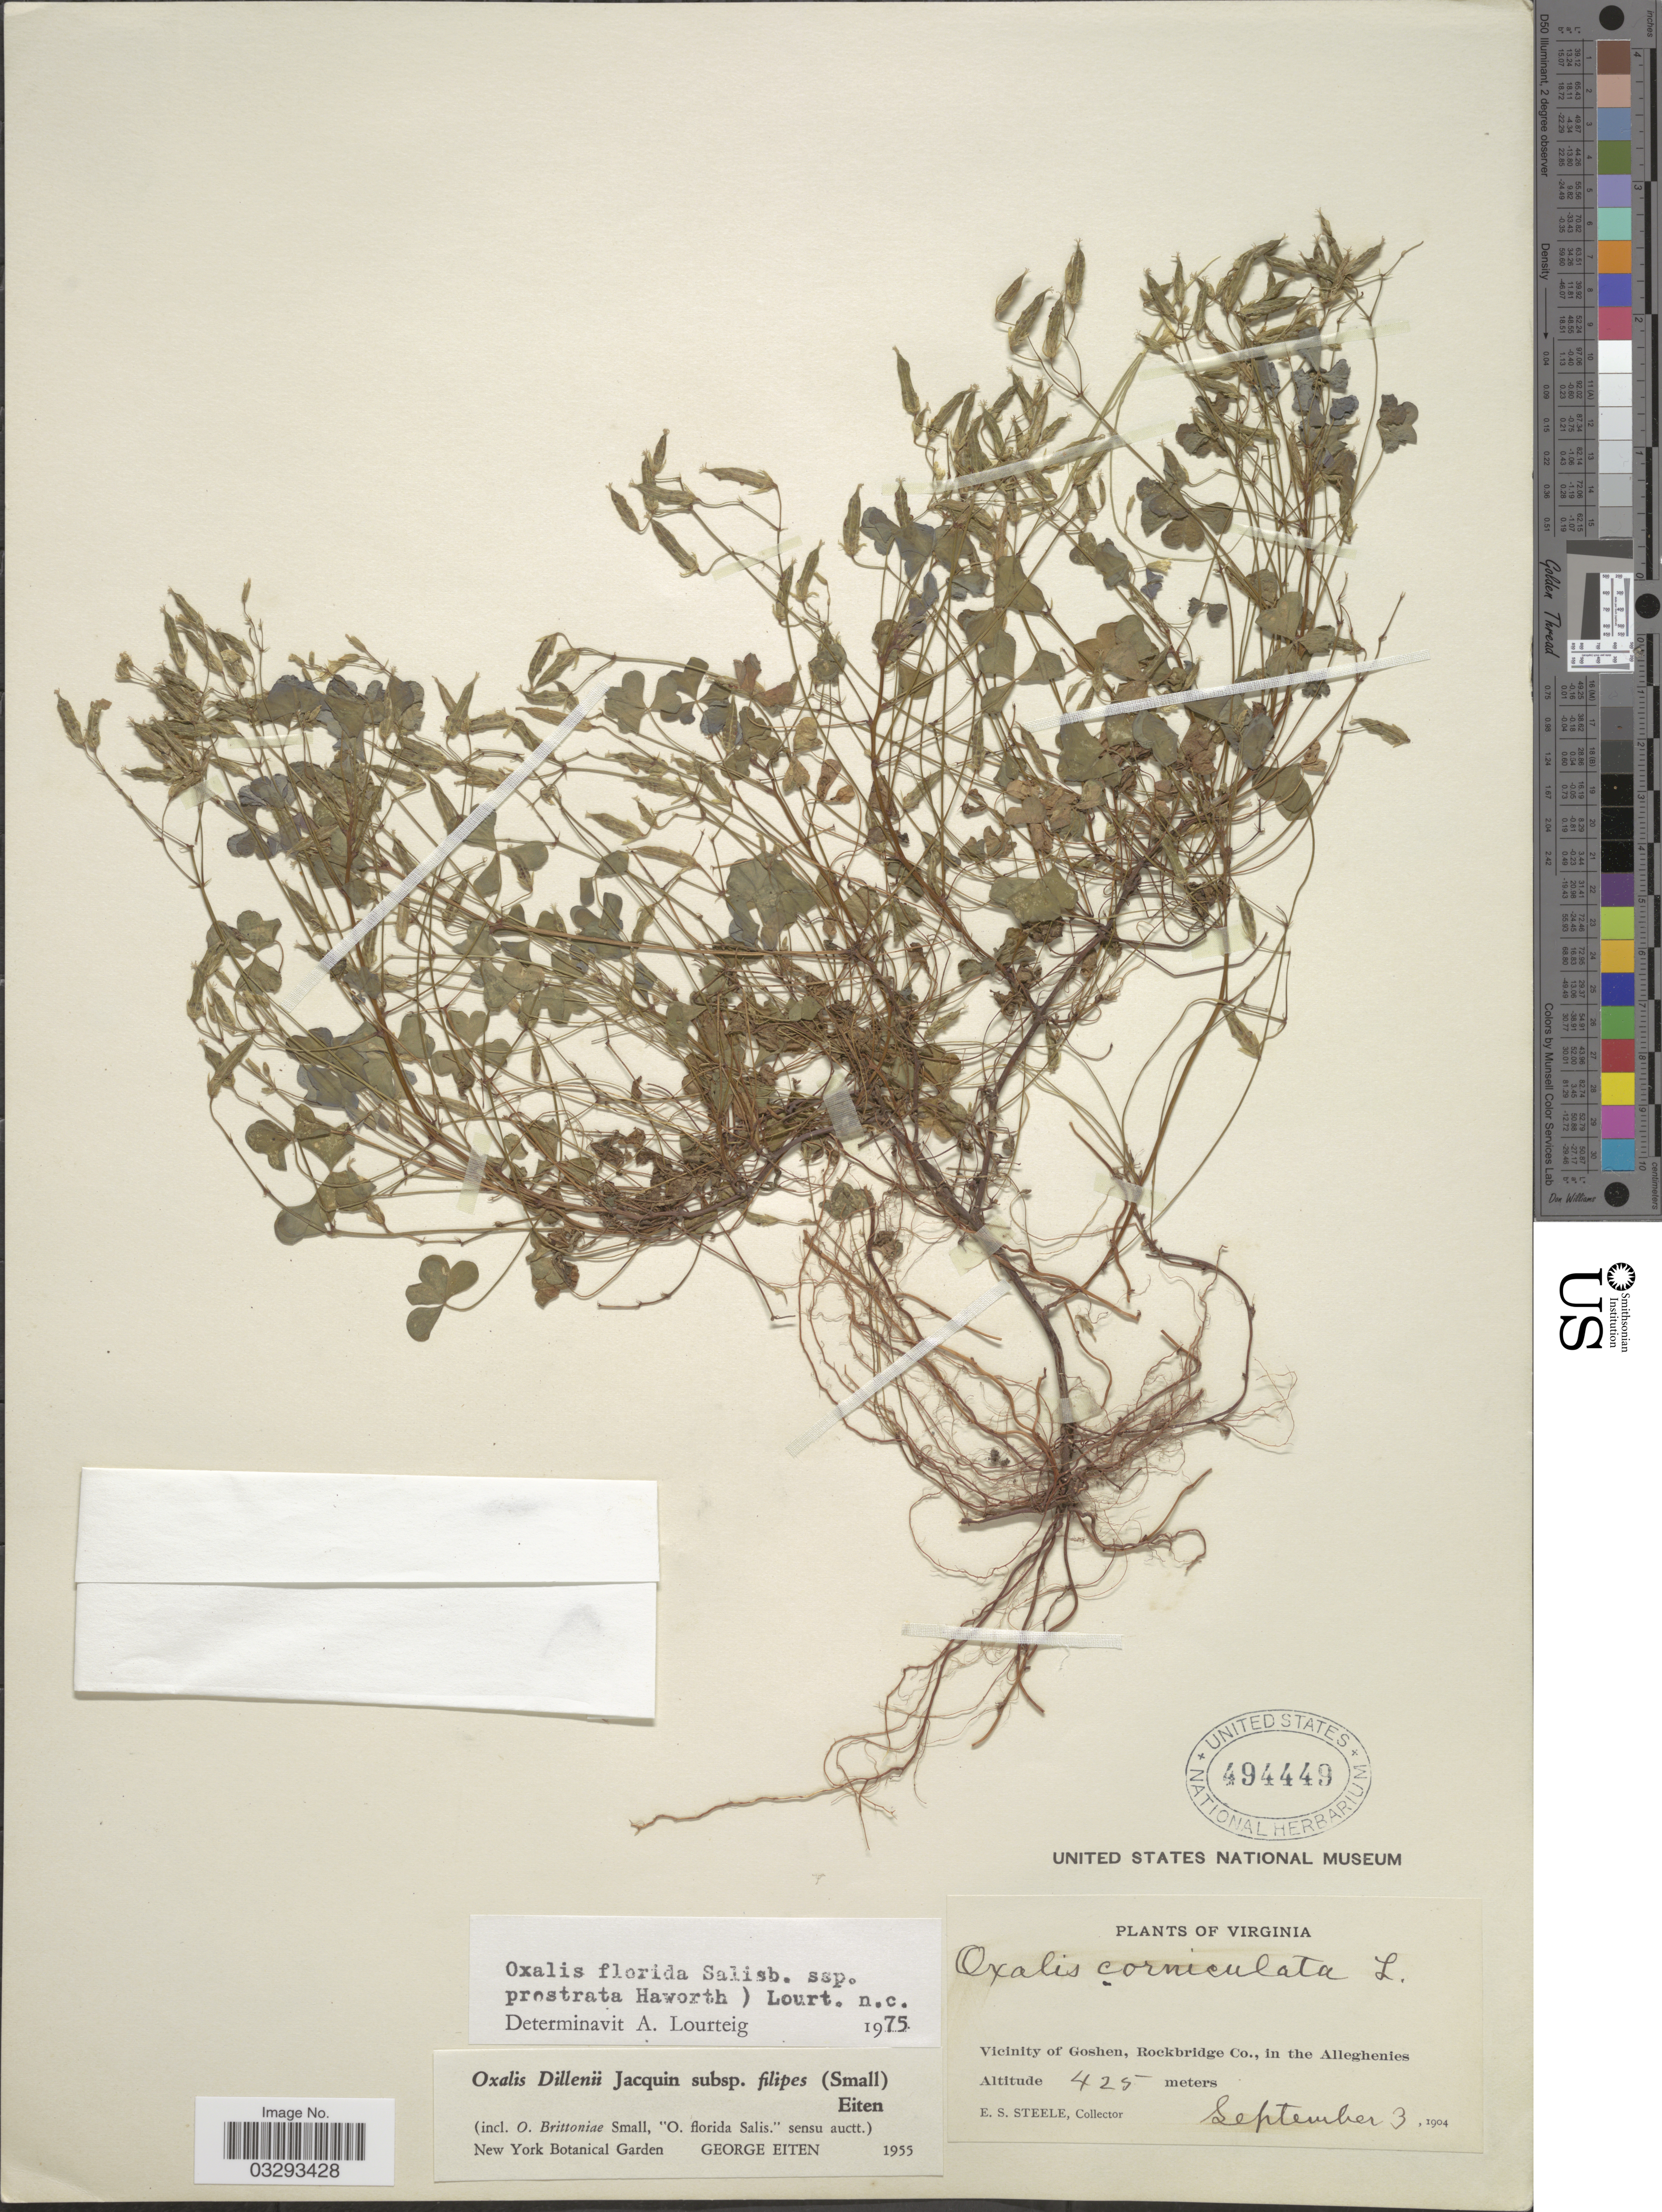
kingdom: Plantae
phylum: Tracheophyta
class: Magnoliopsida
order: Oxalidales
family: Oxalidaceae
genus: Oxalis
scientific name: Oxalis florida subsp. prostrata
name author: (Haw.) Lourteig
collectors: E. Steele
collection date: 1904-09-03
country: United States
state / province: Virginia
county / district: Rockbridge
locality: Vicinity of Goshen, Rockbridge Co., in the Alleghenies.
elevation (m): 425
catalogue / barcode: US 494449